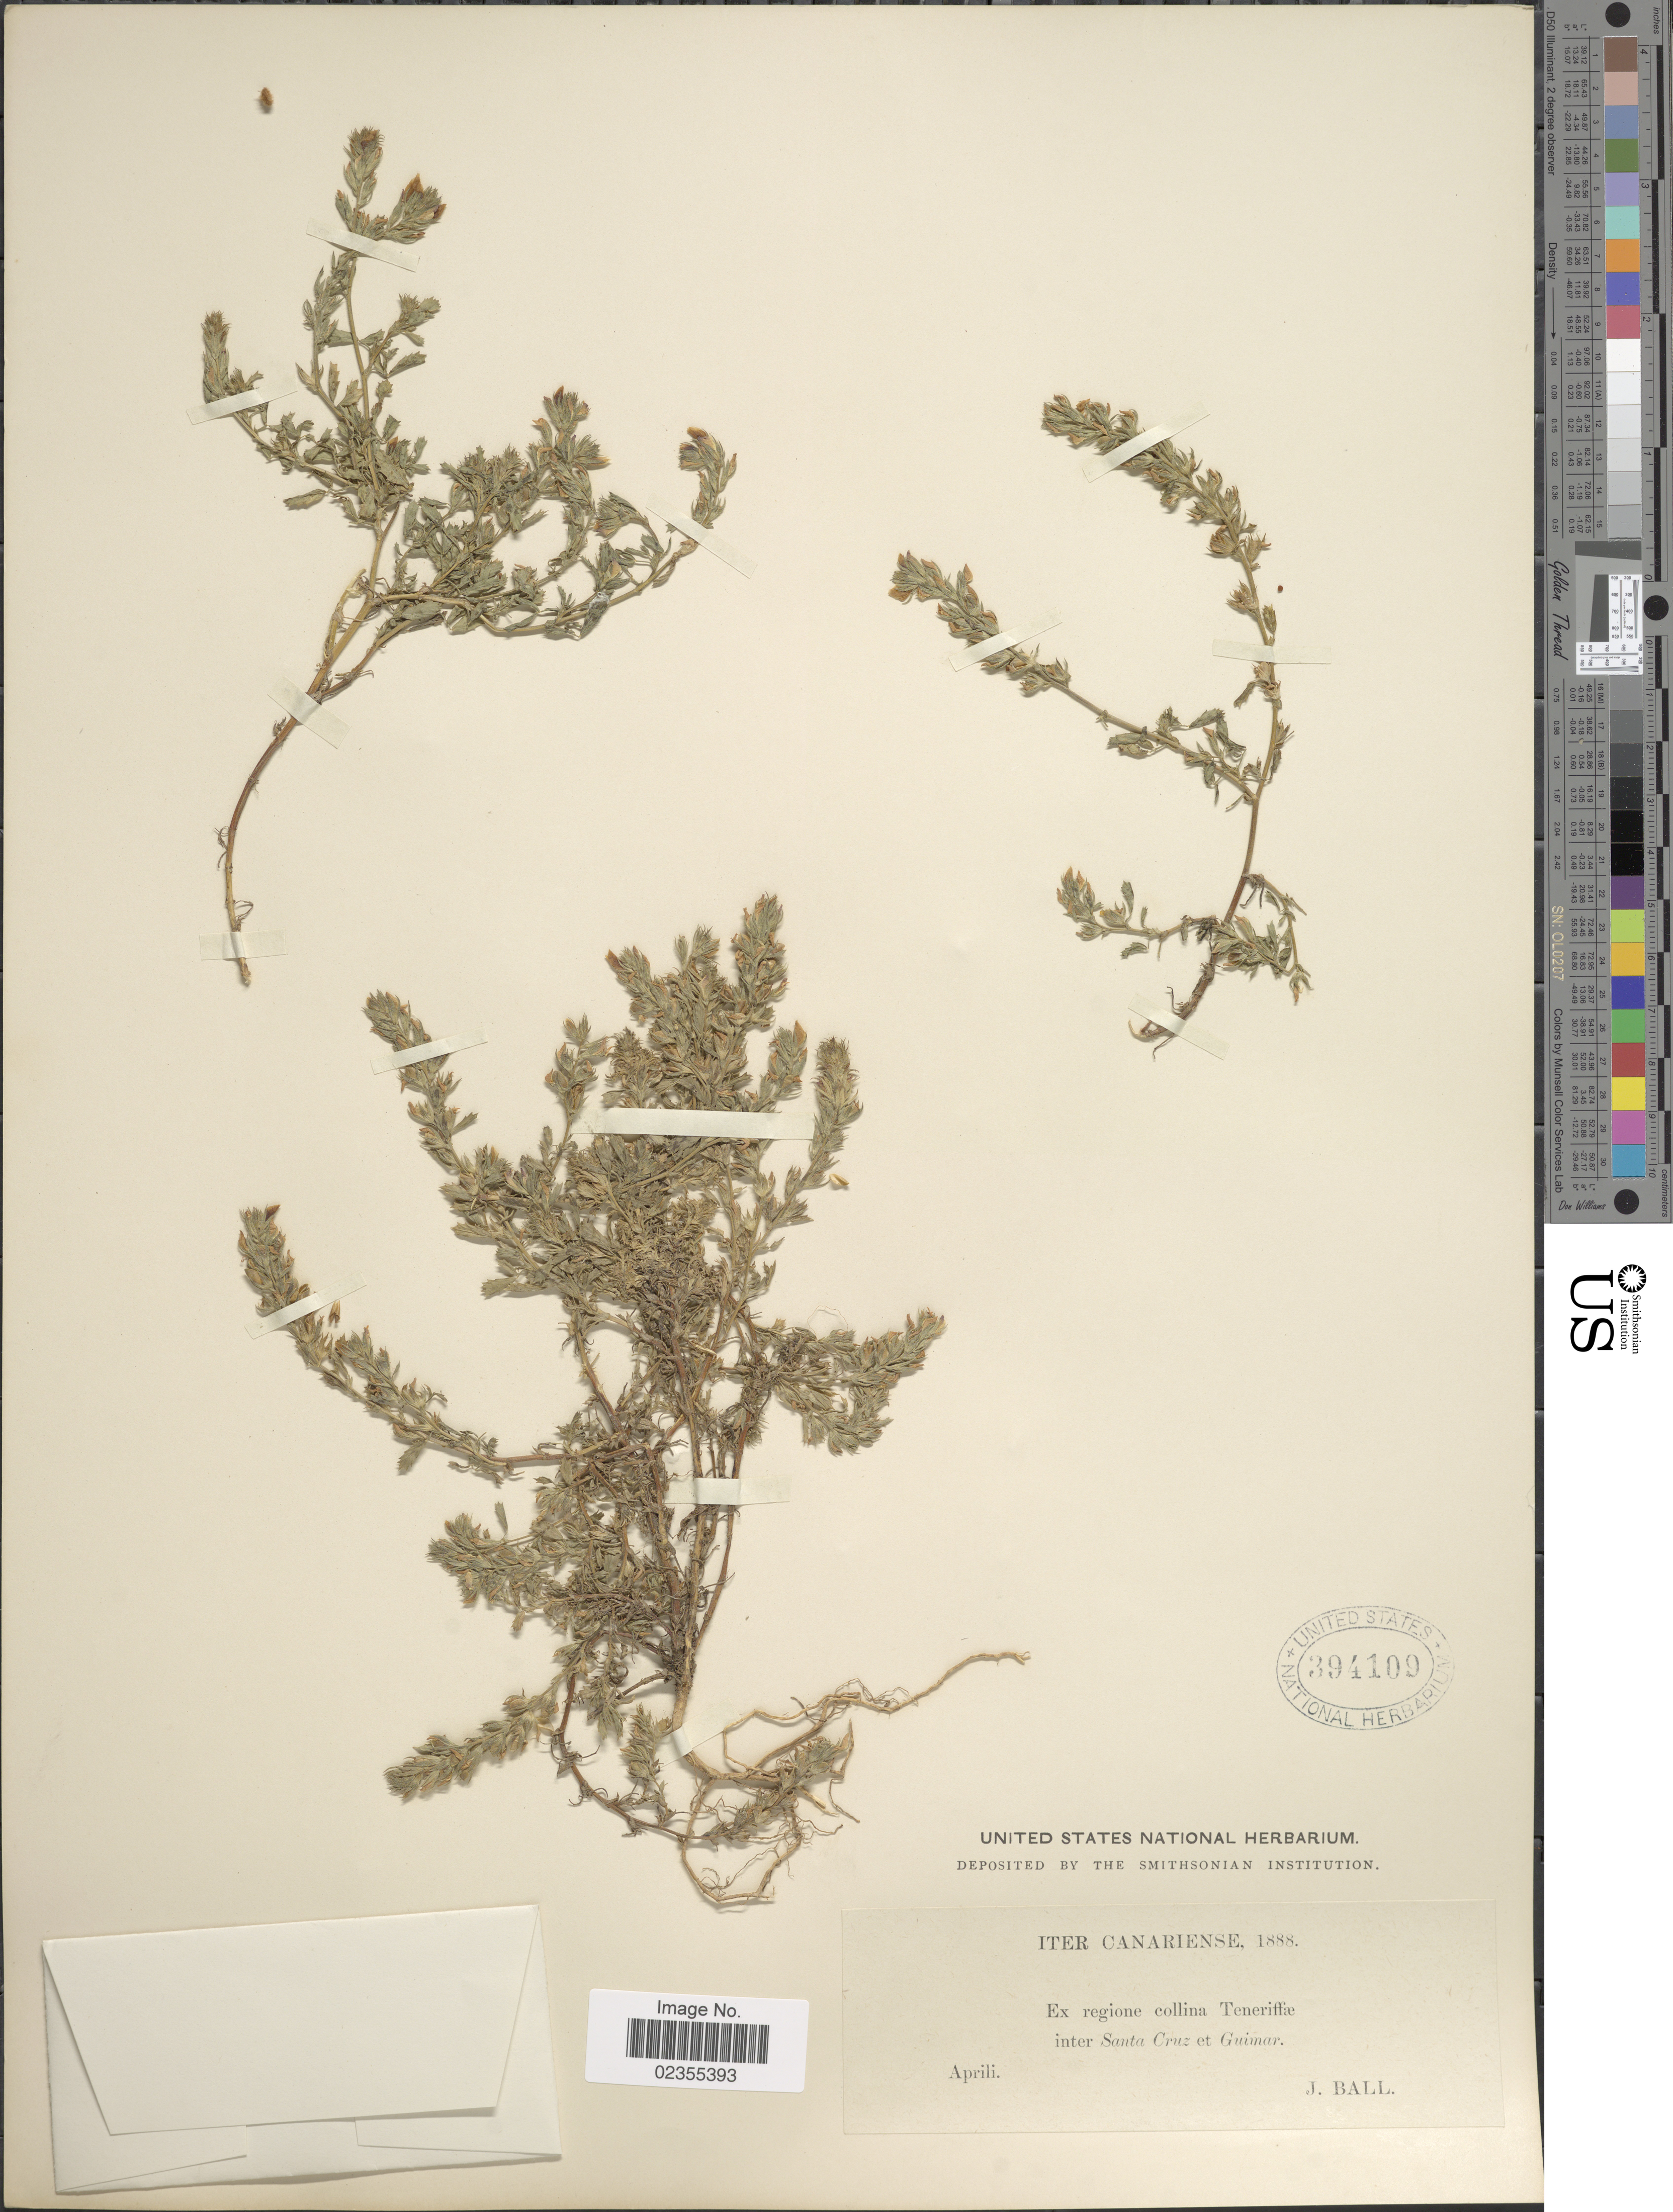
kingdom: Plantae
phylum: Tracheophyta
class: Magnoliopsida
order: Fabales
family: Fabaceae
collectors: J. Ball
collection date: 1888-04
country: Spain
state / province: Canarias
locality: Iter Canariense, regione collina Teneriffæ inter Santa Cruz et Guimar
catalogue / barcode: US 394109